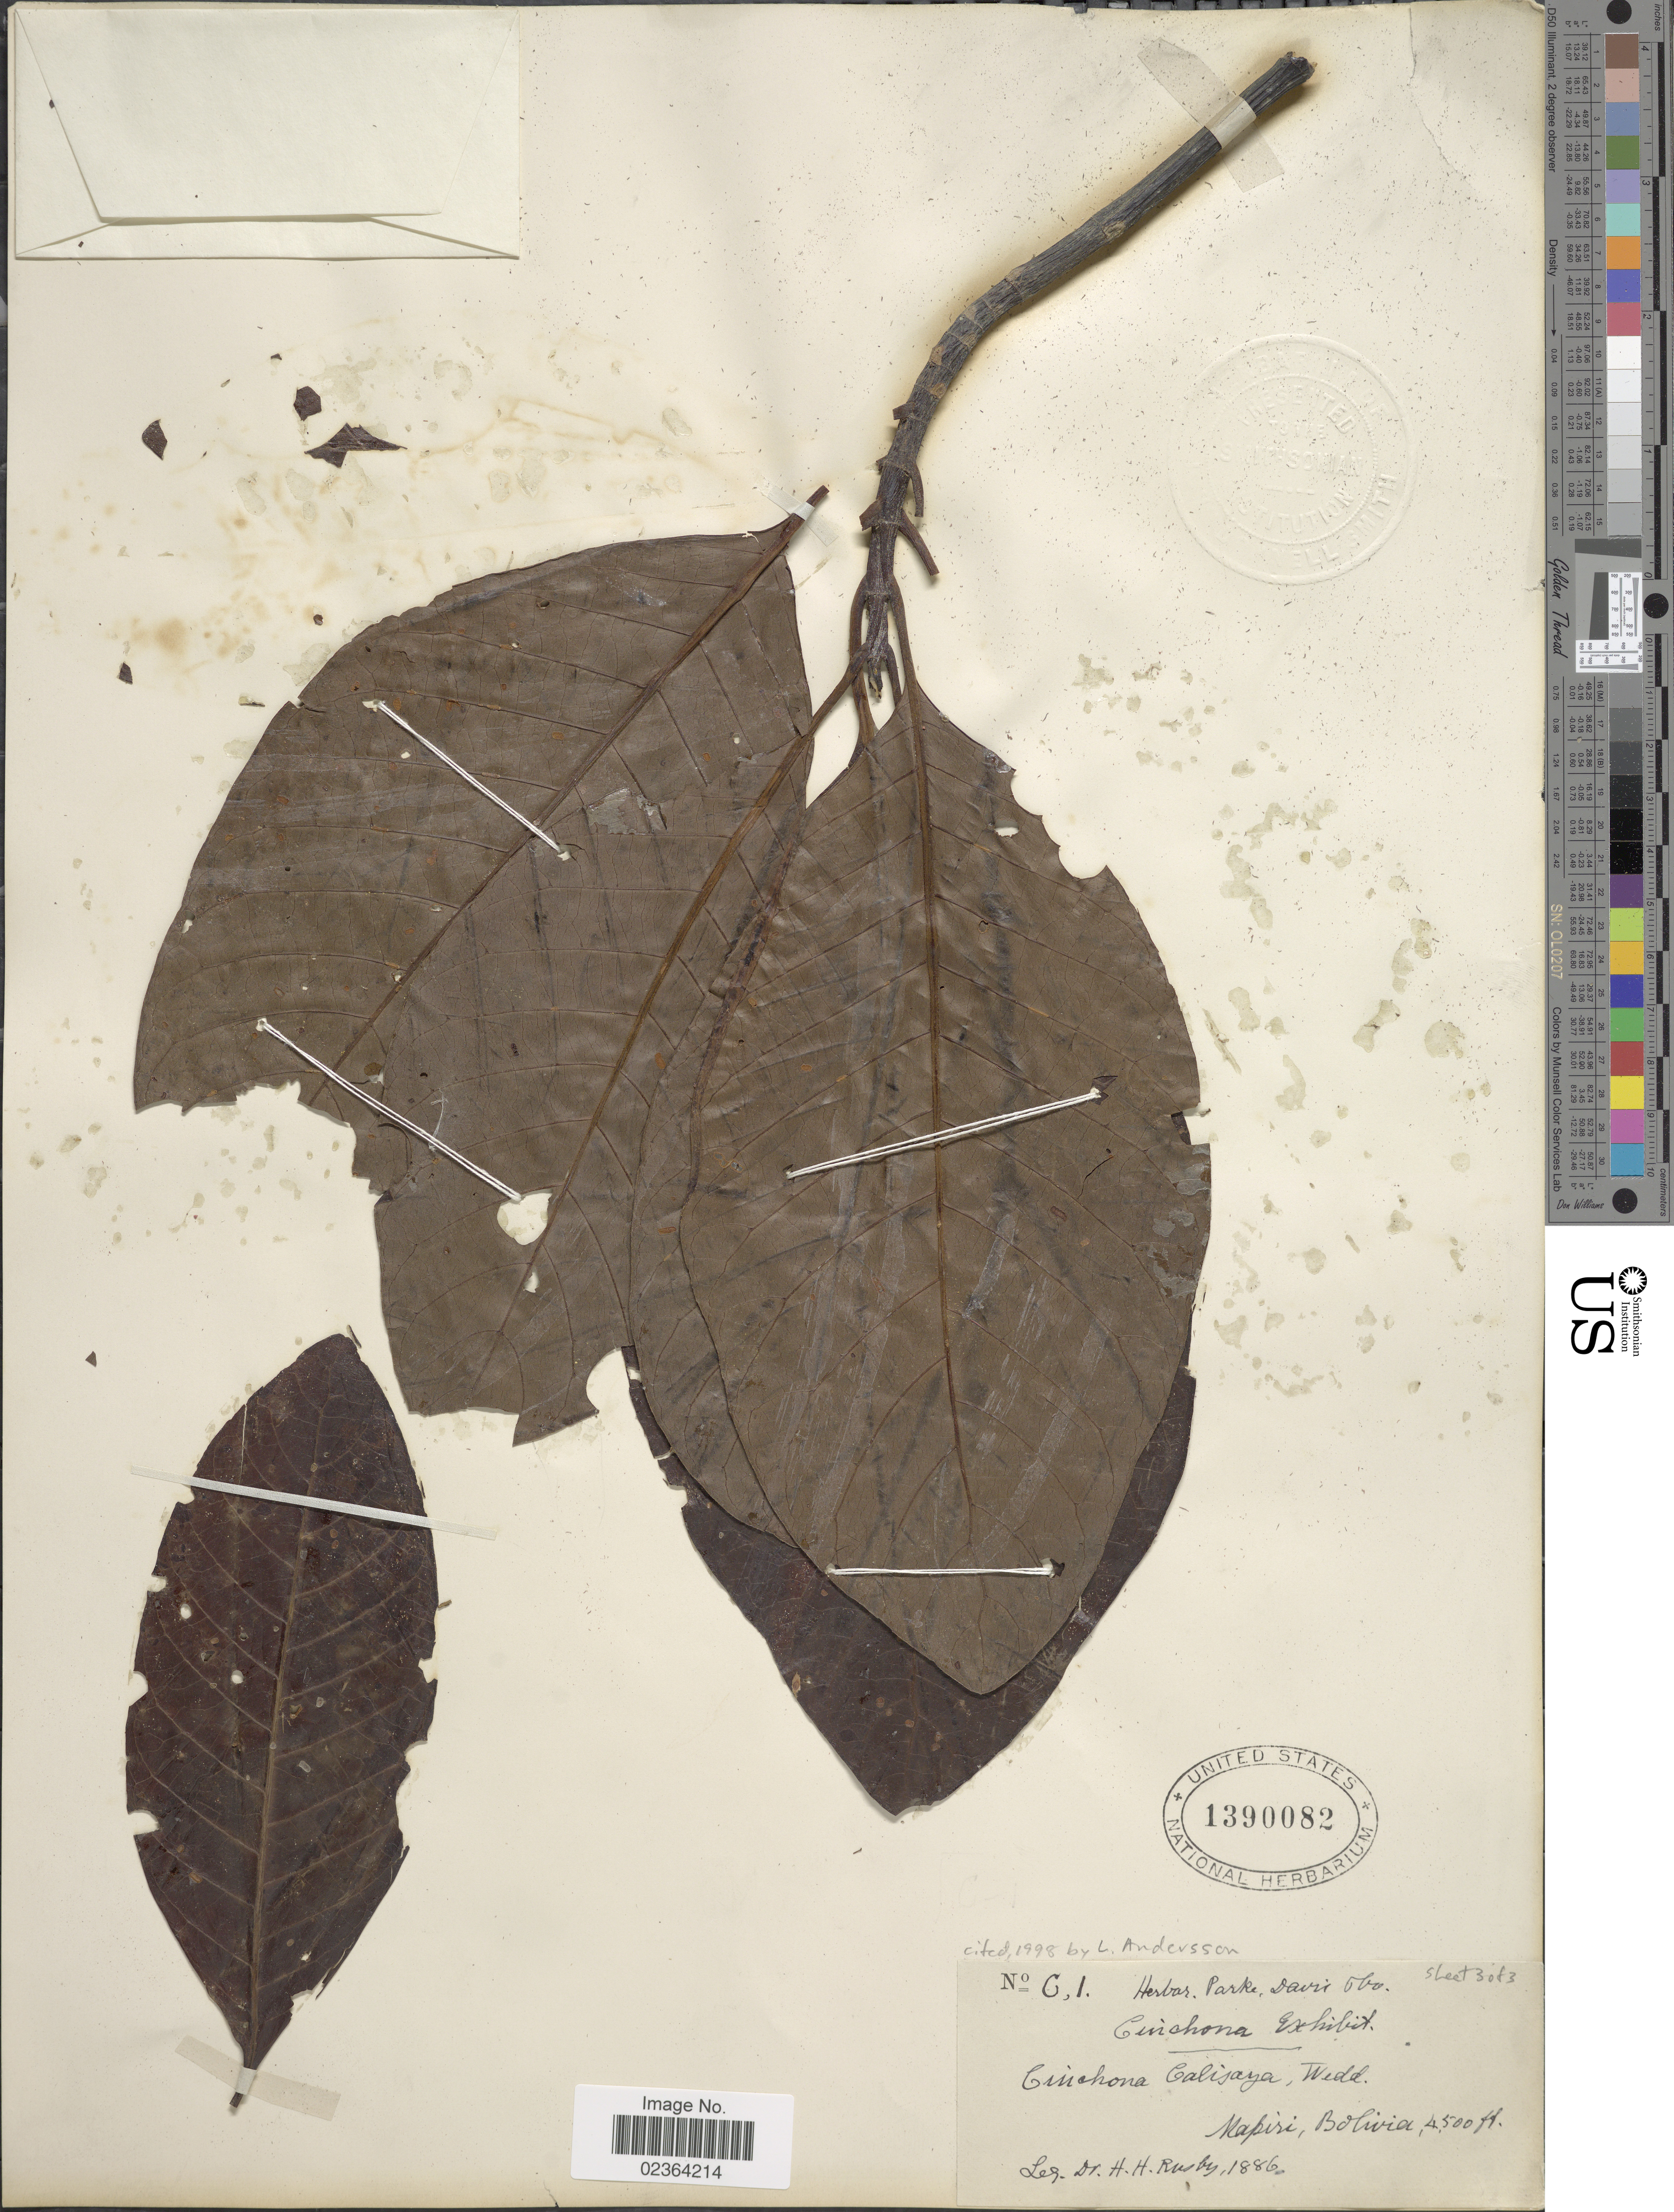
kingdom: Plantae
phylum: Tracheophyta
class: Magnoliopsida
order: Gentianales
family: Rubiaceae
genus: Cinchona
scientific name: Cinchona calisaya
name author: Wedd.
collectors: H. H. Rusby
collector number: C, 1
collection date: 1886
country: Bolivia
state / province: La Páz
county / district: Larecaja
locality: Mapiri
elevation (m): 1372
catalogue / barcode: US 1390082